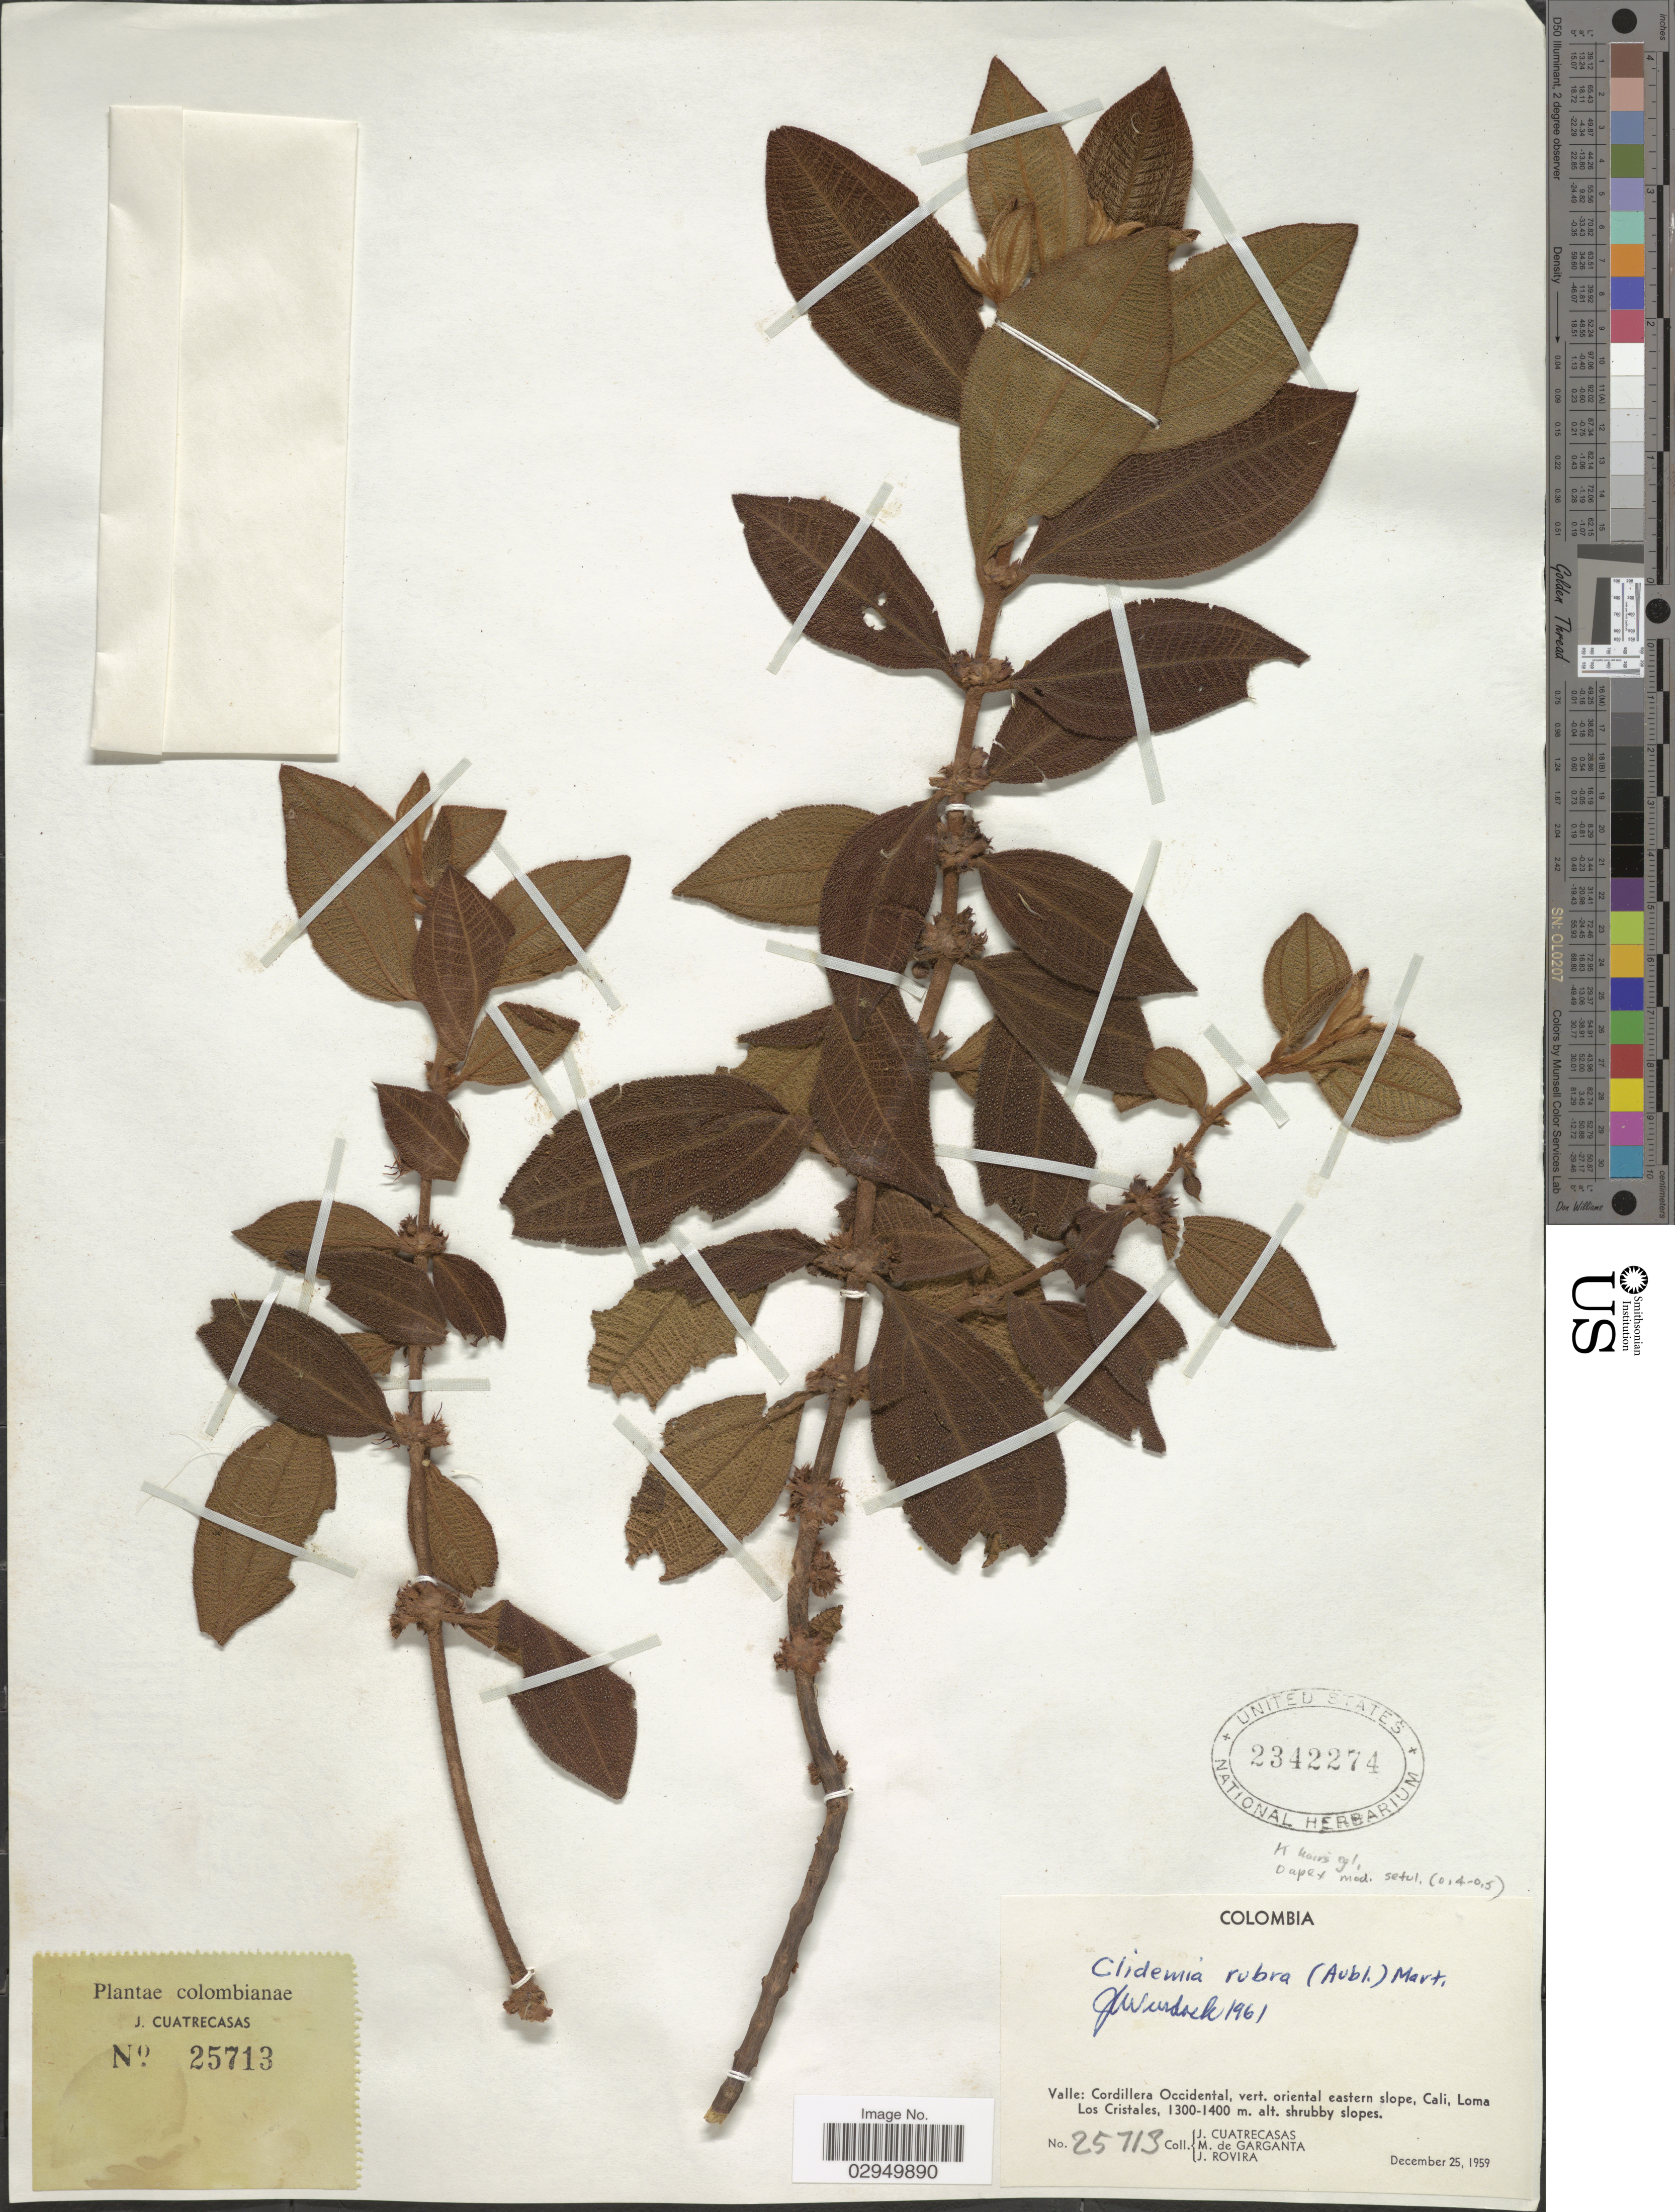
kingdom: Plantae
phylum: Tracheophyta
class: Magnoliopsida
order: Myrtales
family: Melastomataceae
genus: Clidemia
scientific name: Clidemia sericea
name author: D. Don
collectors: J. Cuatrecasas, M. Garganta & J. Rovira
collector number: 25713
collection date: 1959-12-25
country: Colombia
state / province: Valle del Cauca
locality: Valle: Cordillera Occidental, vert. oriental eastern slope, Cali, Loma Los Cristales.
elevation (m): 1300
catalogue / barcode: US 2342274